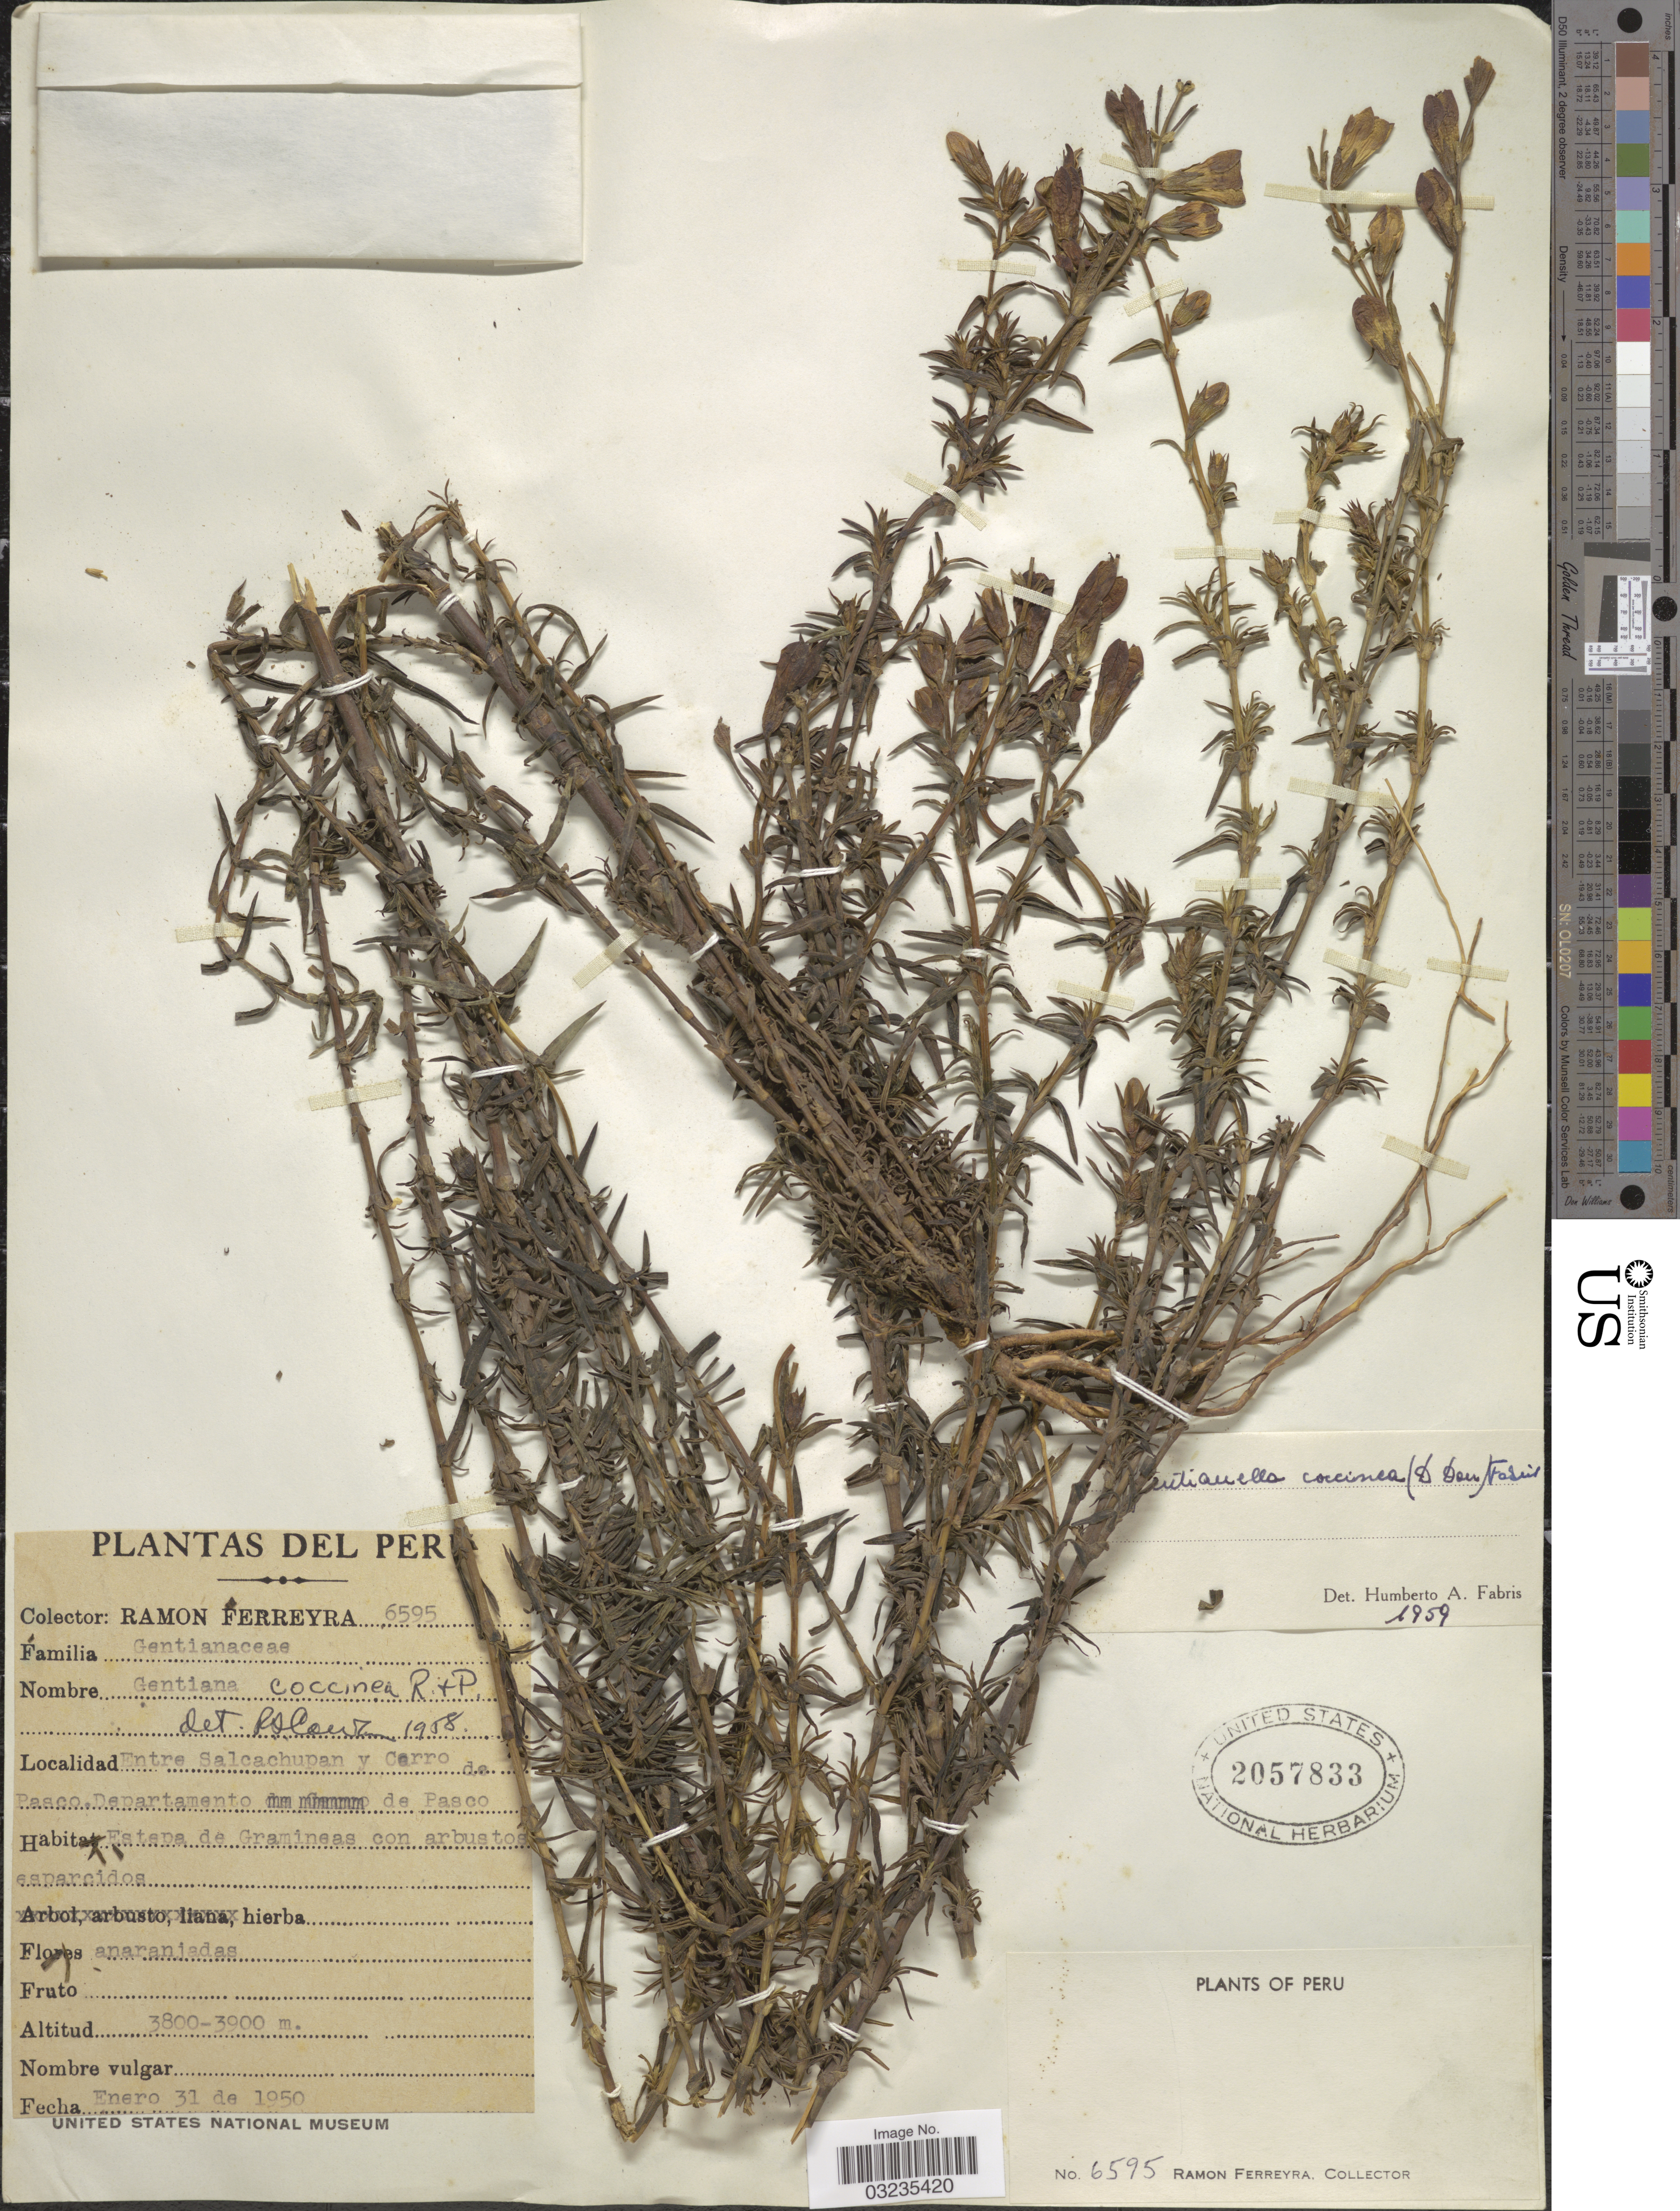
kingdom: Plantae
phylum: Tracheophyta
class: Magnoliopsida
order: Gentianales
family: Gentianaceae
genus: Gentiana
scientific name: Gentiana coccinea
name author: Ruiz & Pav. ex G. Don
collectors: R. A. Ferreyra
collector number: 6595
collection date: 1950-01-31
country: Peru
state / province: Pasco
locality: Entre Salcachupan y Cerro de Pasco. Departamento de Pasco.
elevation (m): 3800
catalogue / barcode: US 2057833